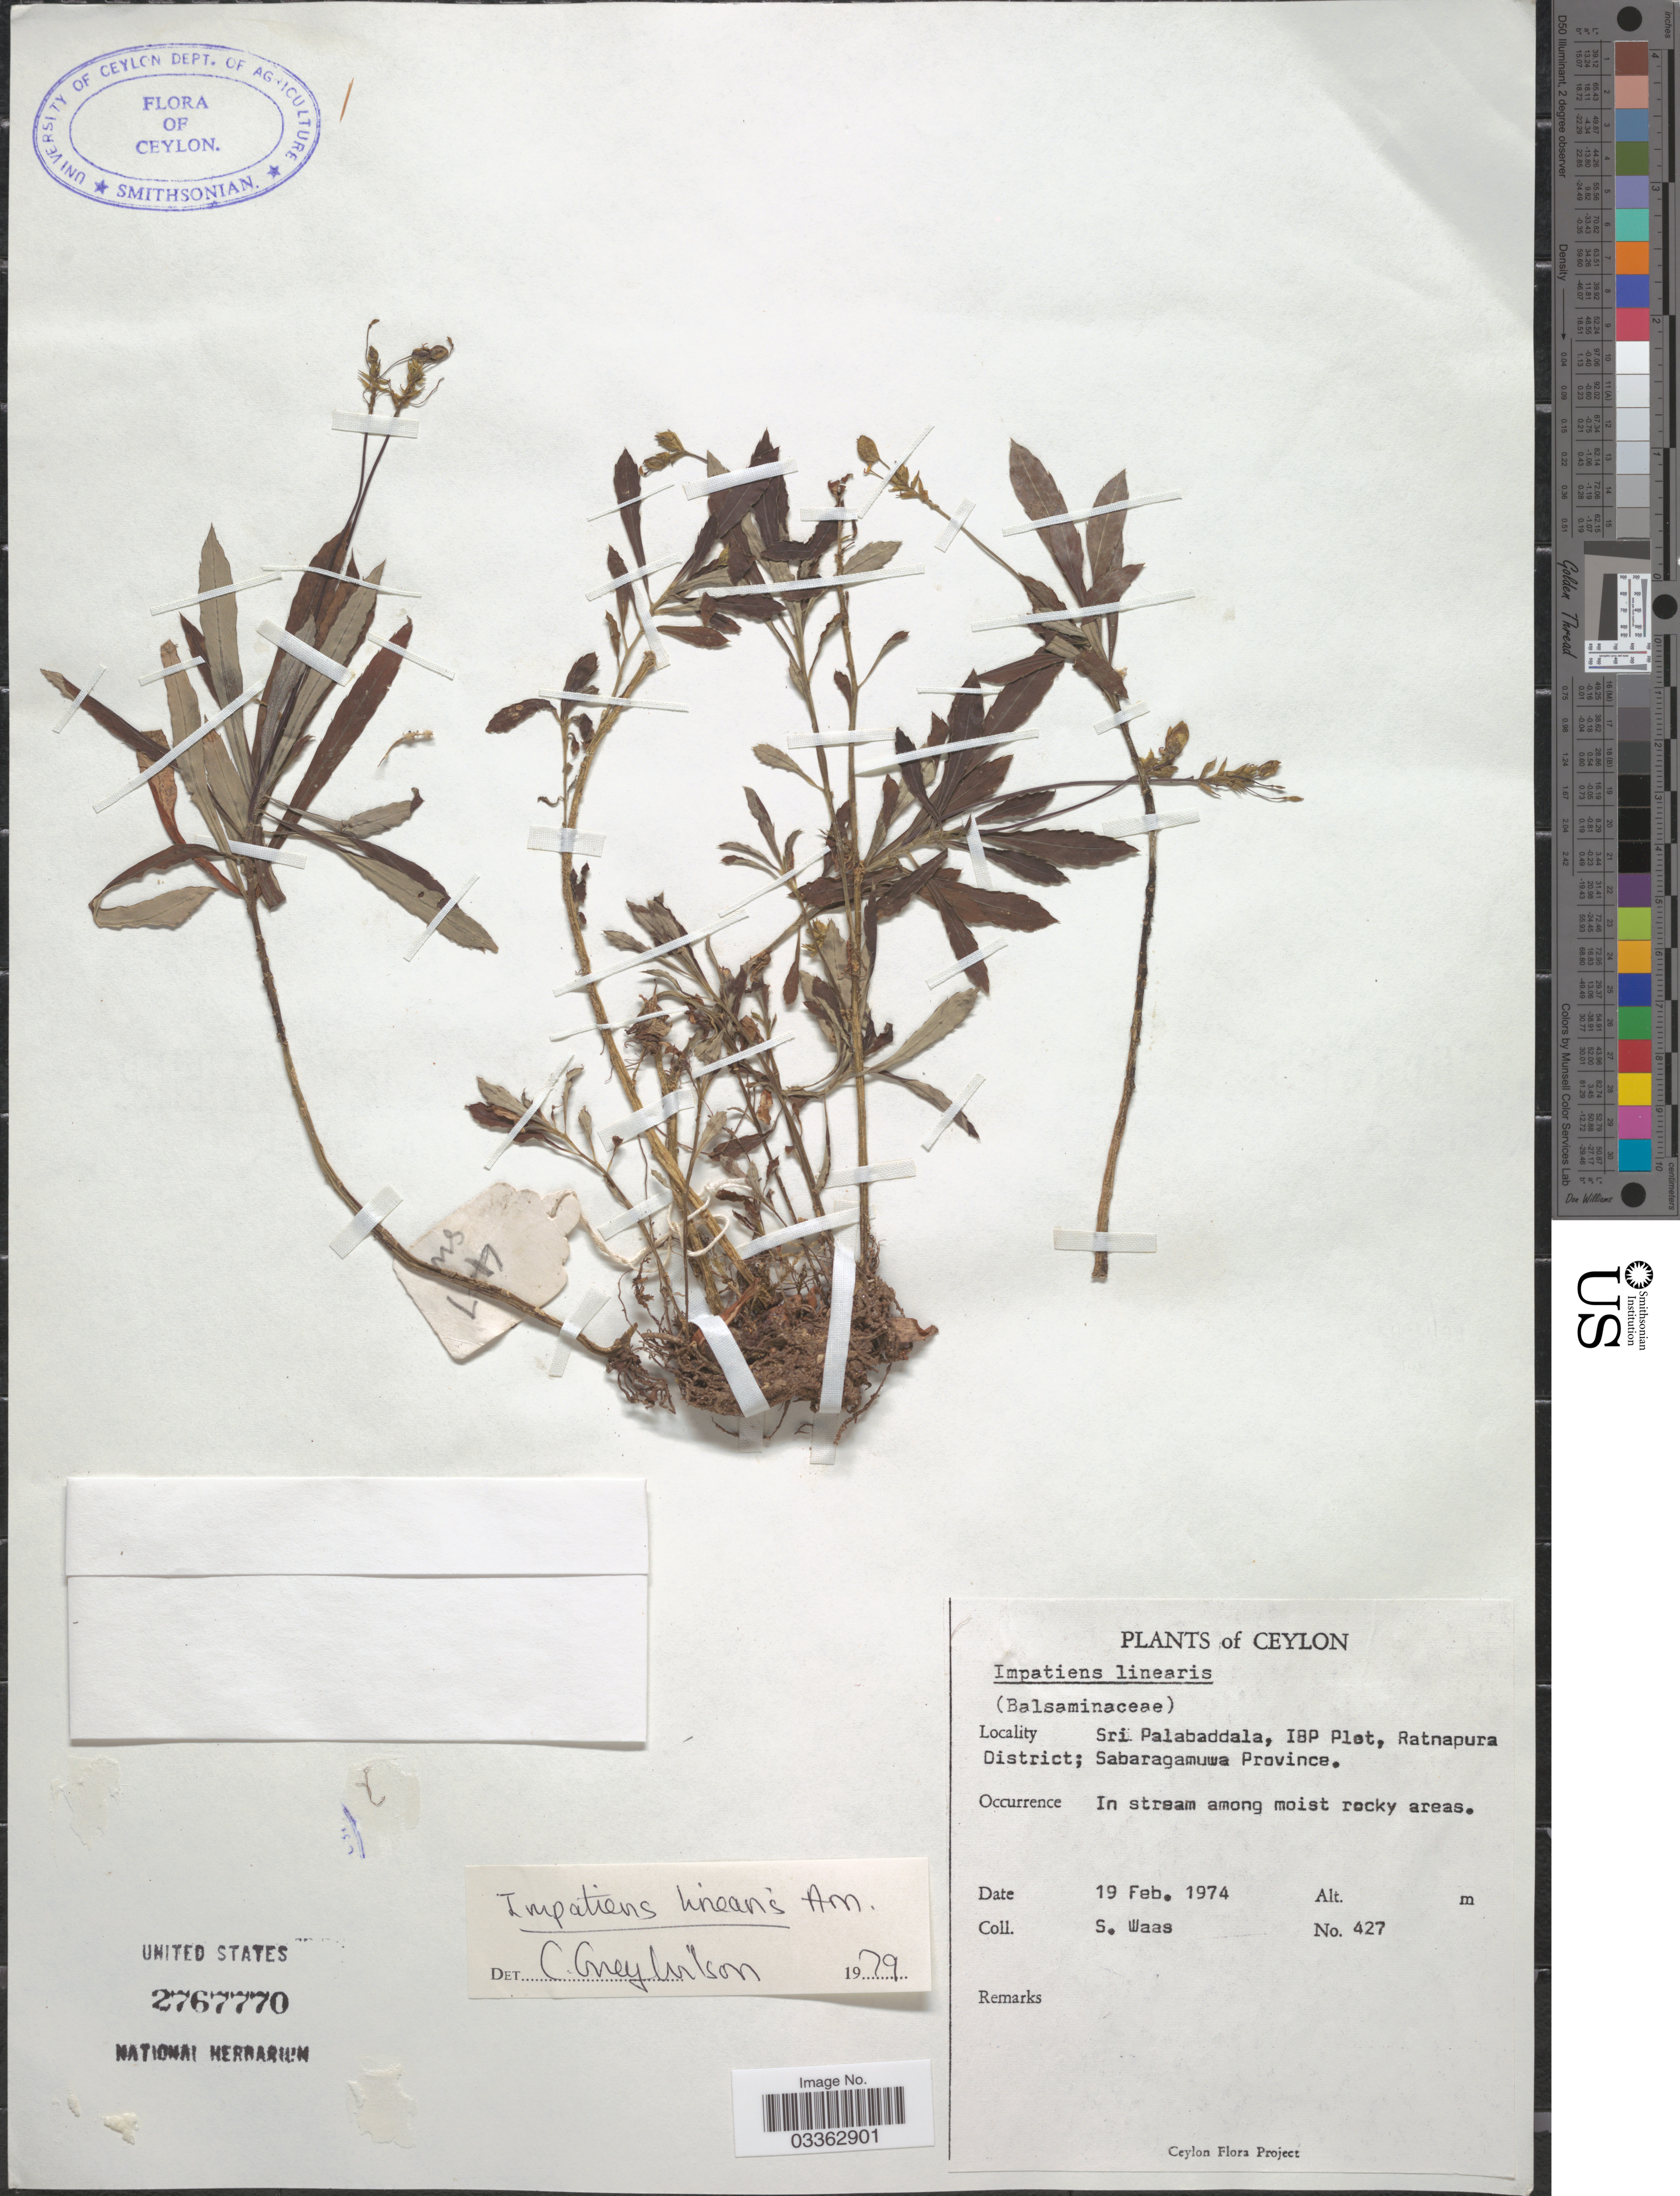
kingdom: Plantae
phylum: Tracheophyta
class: Magnoliopsida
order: Ericales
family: Balsaminaceae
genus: Impatiens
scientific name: Impatiens linearis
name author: Arn.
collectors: S. Waas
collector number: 427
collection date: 1974-02-19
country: Sri Lanka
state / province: Sabaragamuwa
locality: Ceylon. Sri Palabaddala, IBP Plot, Ratnapura District.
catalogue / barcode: US 2767770